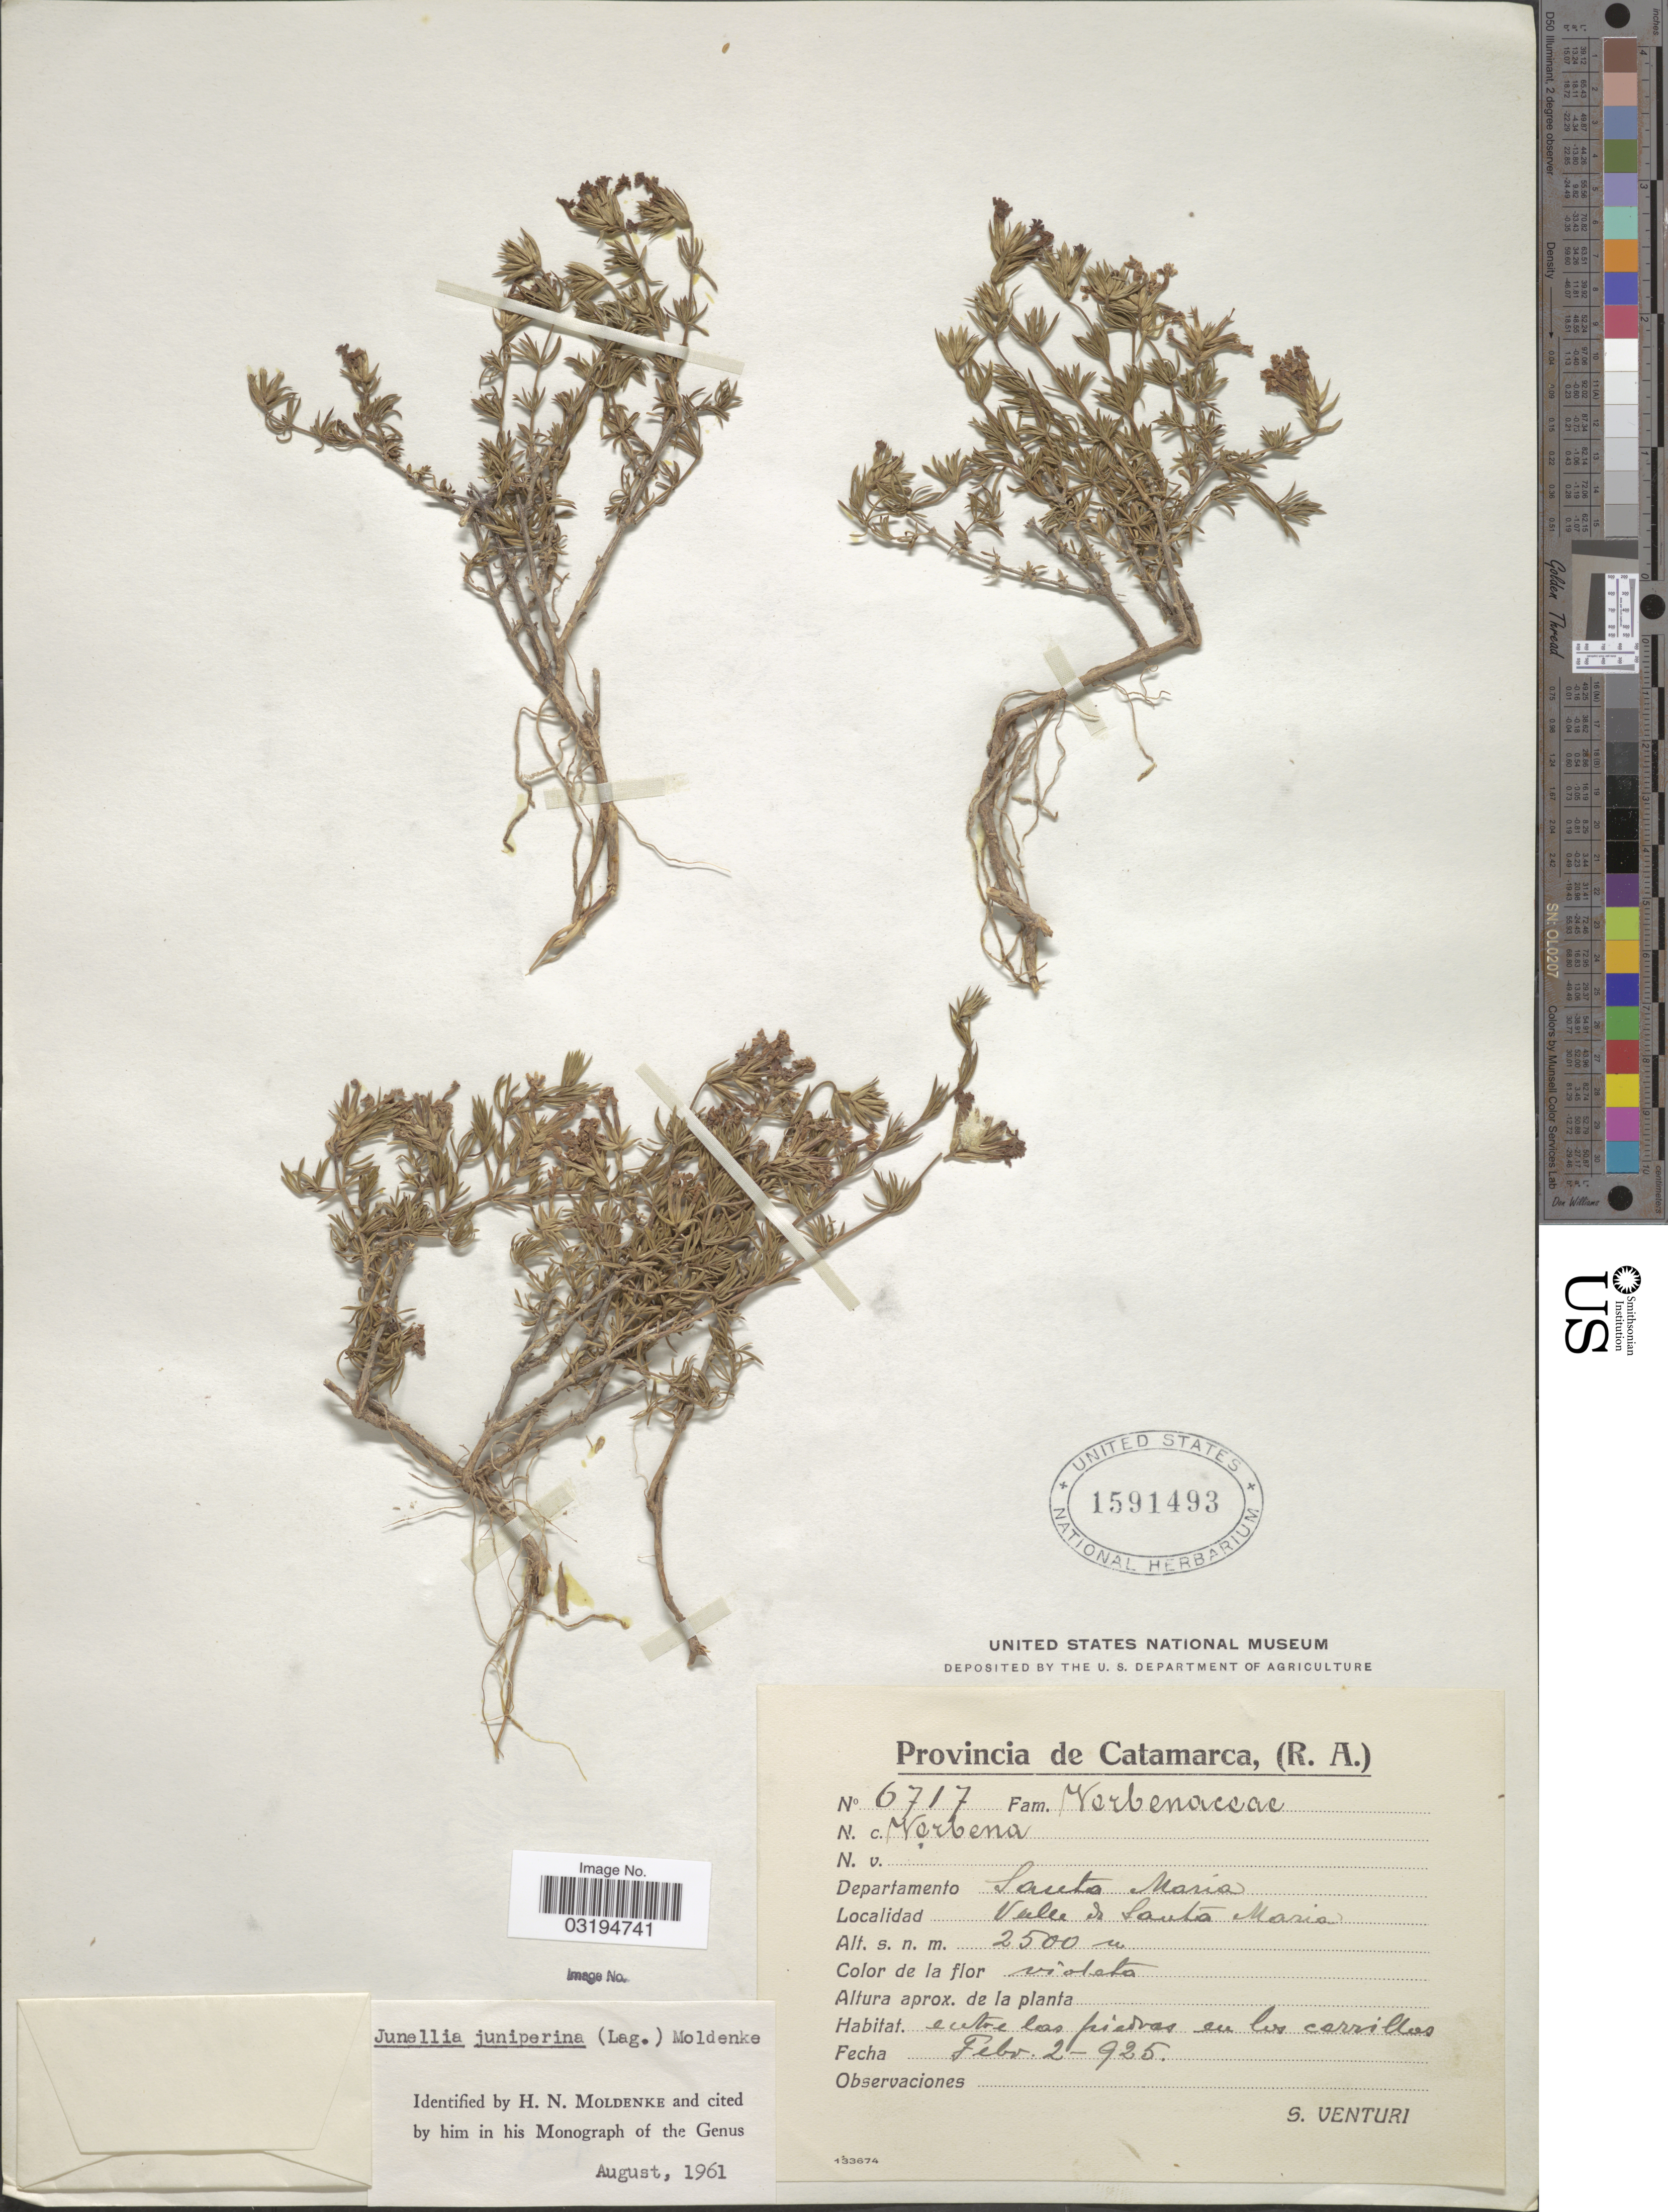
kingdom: Plantae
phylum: Tracheophyta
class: Magnoliopsida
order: Lamiales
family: Verbenaceae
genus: Junellia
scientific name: Junellia juniperina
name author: (Lag.) Moldenke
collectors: S. Venturi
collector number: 6717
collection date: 1925-02-02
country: Argentina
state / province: Catamarca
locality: Departamento Santa Maria. Vallee de Santa Maria.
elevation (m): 2500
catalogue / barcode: US 1591493